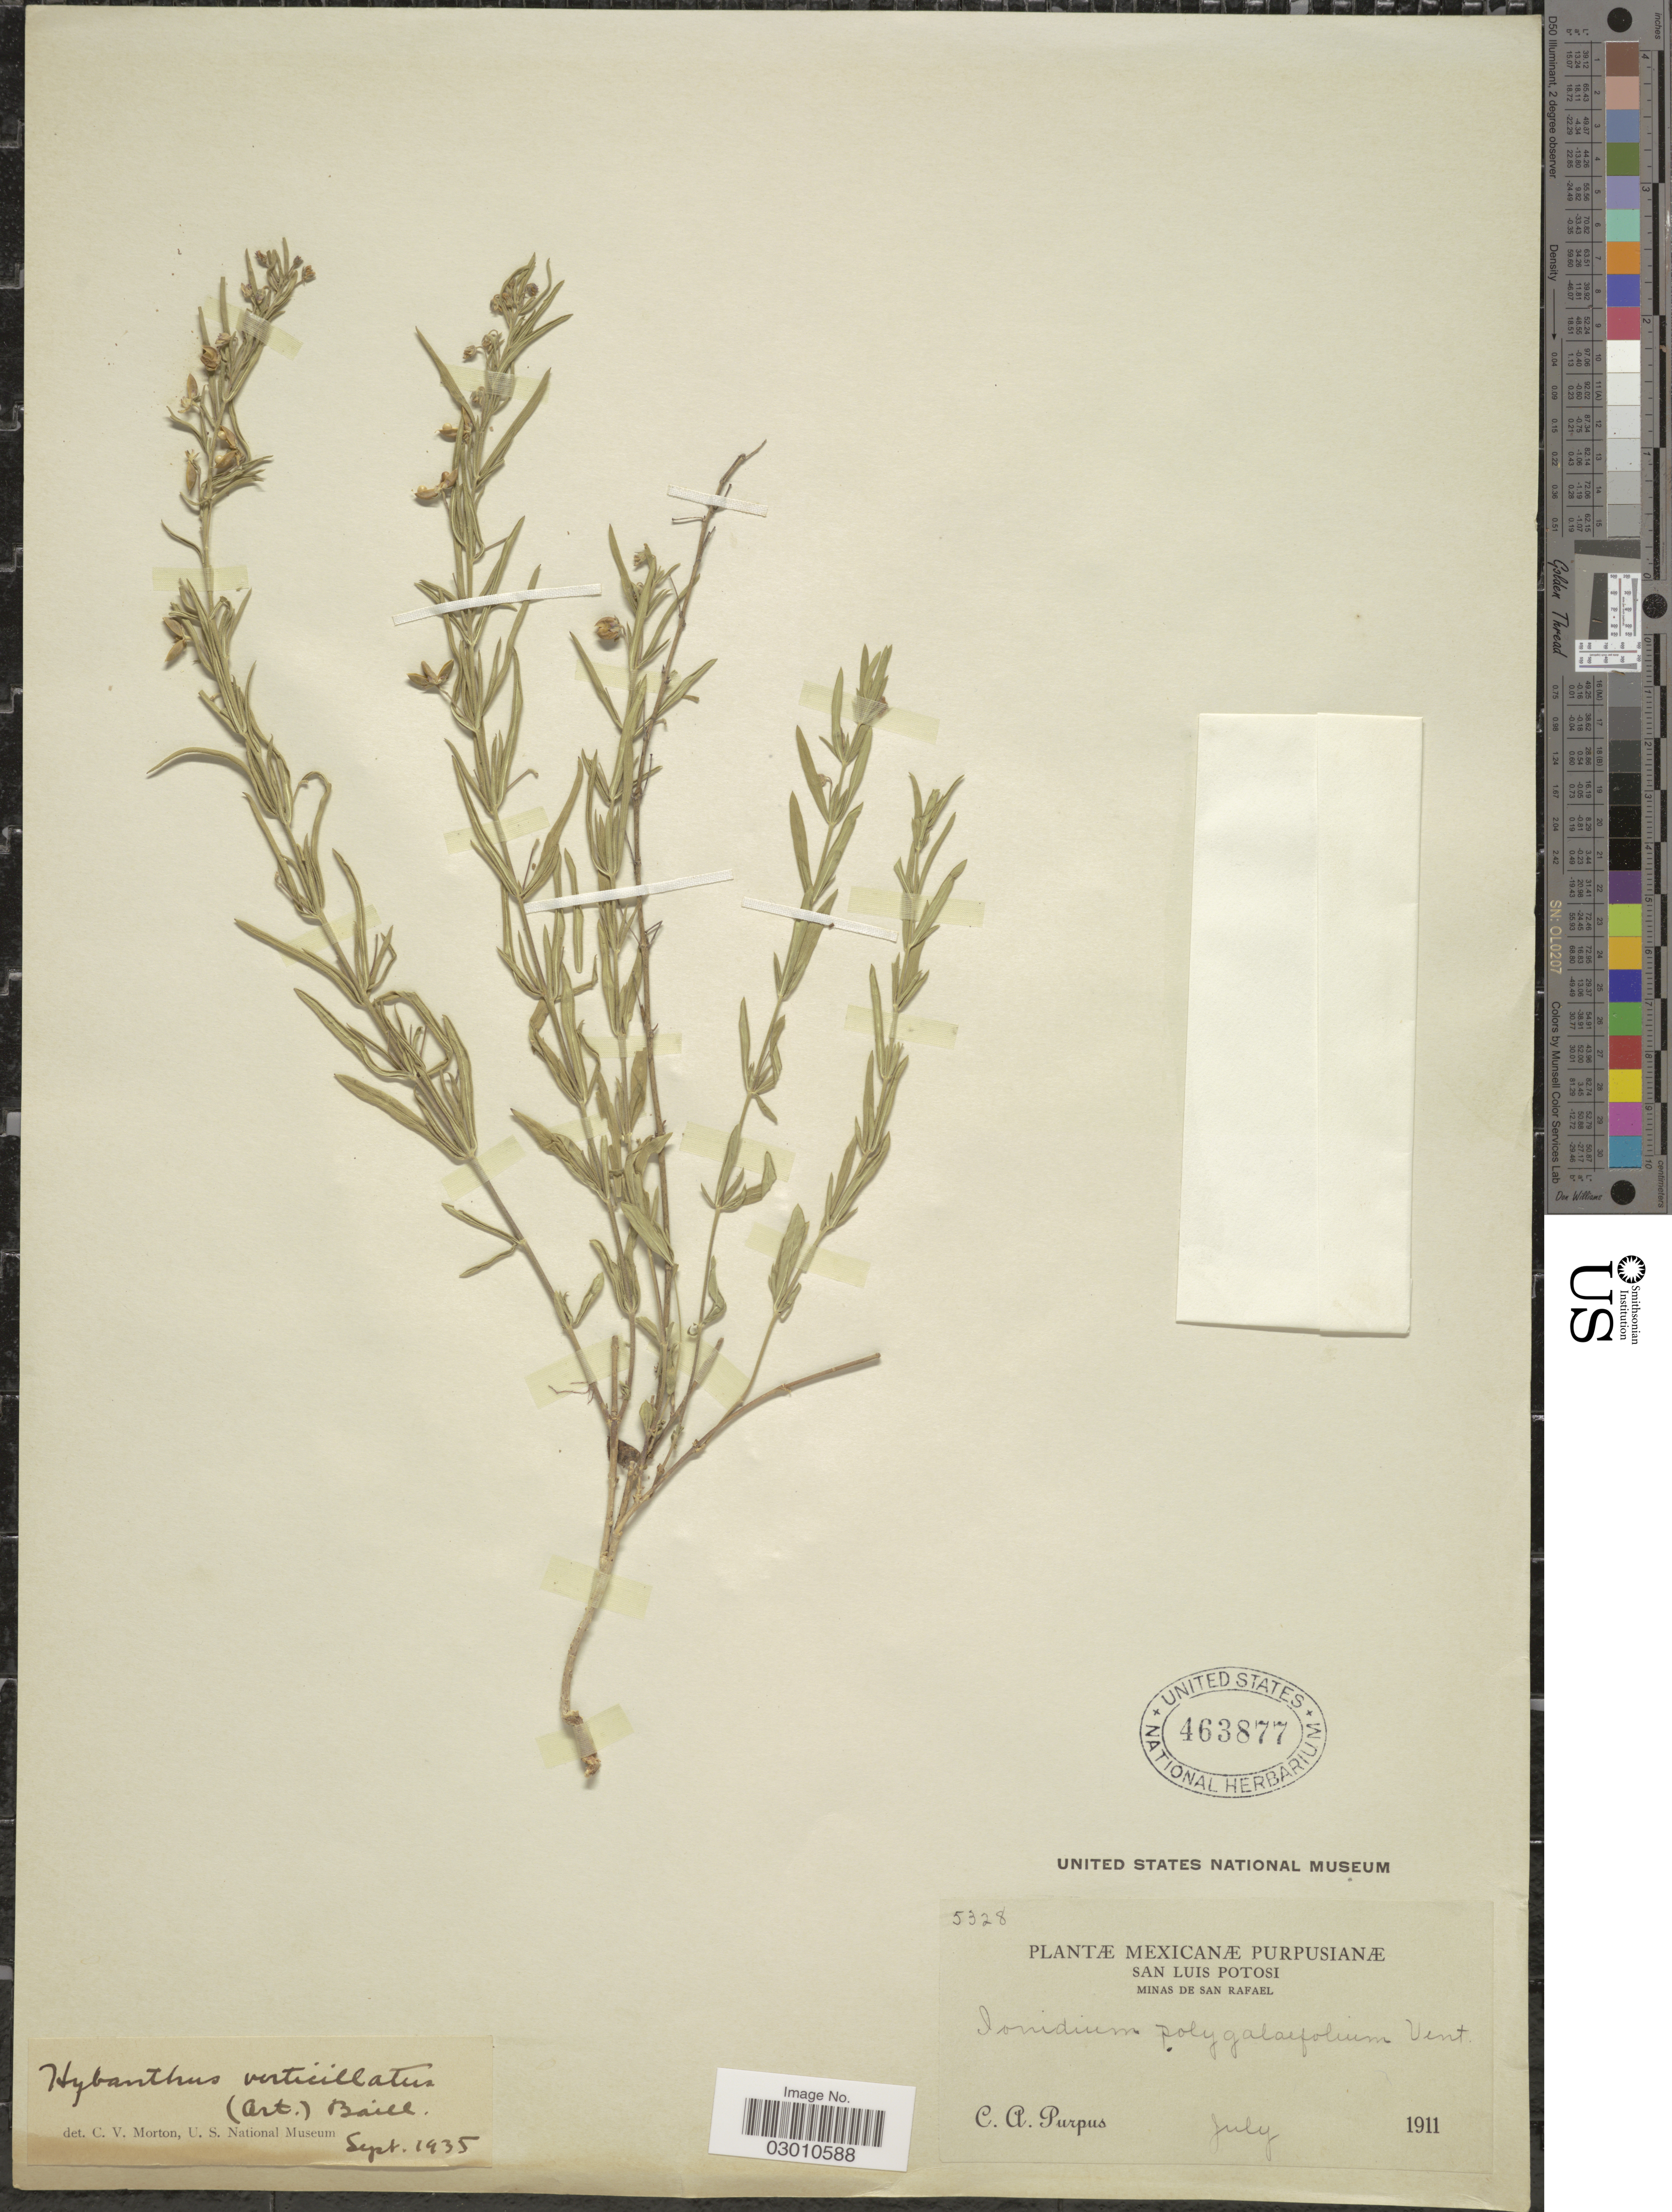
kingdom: Plantae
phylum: Tracheophyta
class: Magnoliopsida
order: Malpighiales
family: Violaceae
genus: Pombalia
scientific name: Pombalia verticillata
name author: (Ortega) Paula-Souza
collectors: C. A. Purpus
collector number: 5328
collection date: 1911-07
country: Mexico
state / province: San Luis Potosí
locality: Minas de San Rafael.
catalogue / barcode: US 463877